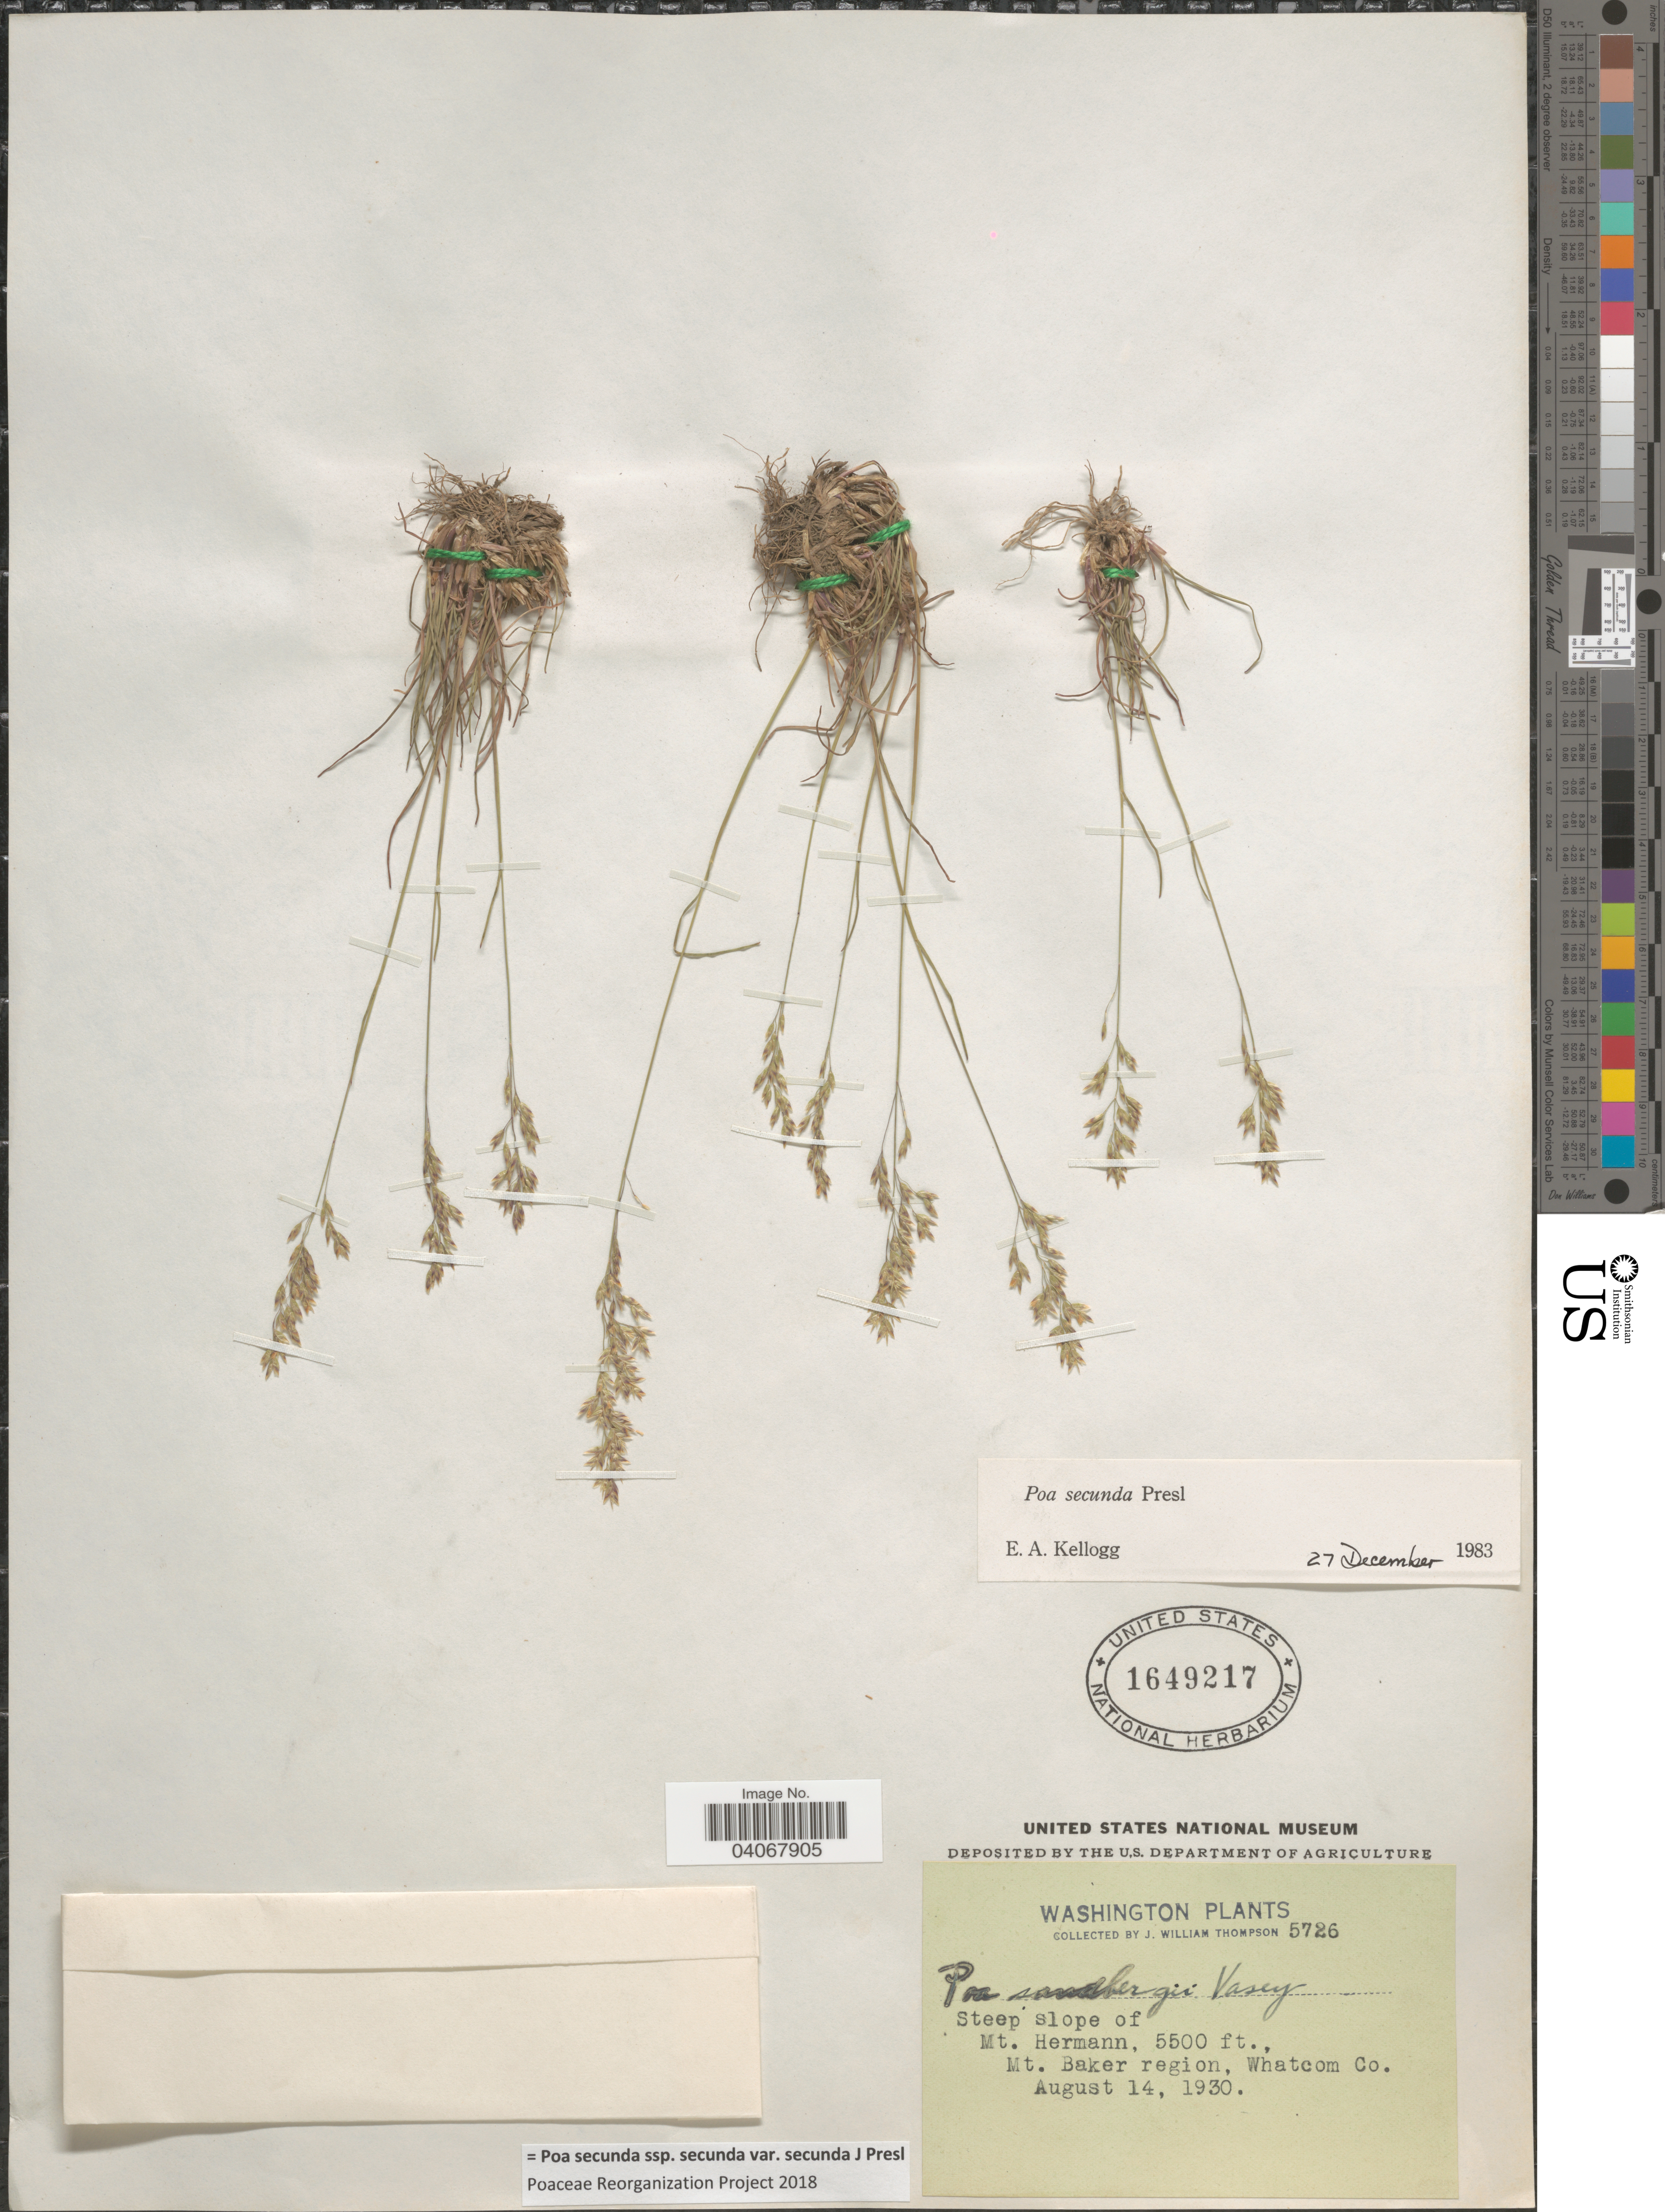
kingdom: Plantae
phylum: Tracheophyta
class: Liliopsida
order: Poales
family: Poaceae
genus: Poa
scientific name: Poa secunda subsp. secunda var. secunda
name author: J. Presl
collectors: J. W. Thompson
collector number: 5726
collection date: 1930-08-14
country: United States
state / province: Washington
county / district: Whatcom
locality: Steep slope of Mt. Hermann, Mt. Baker region, Whatcom Co.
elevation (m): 1676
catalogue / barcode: US 1649217